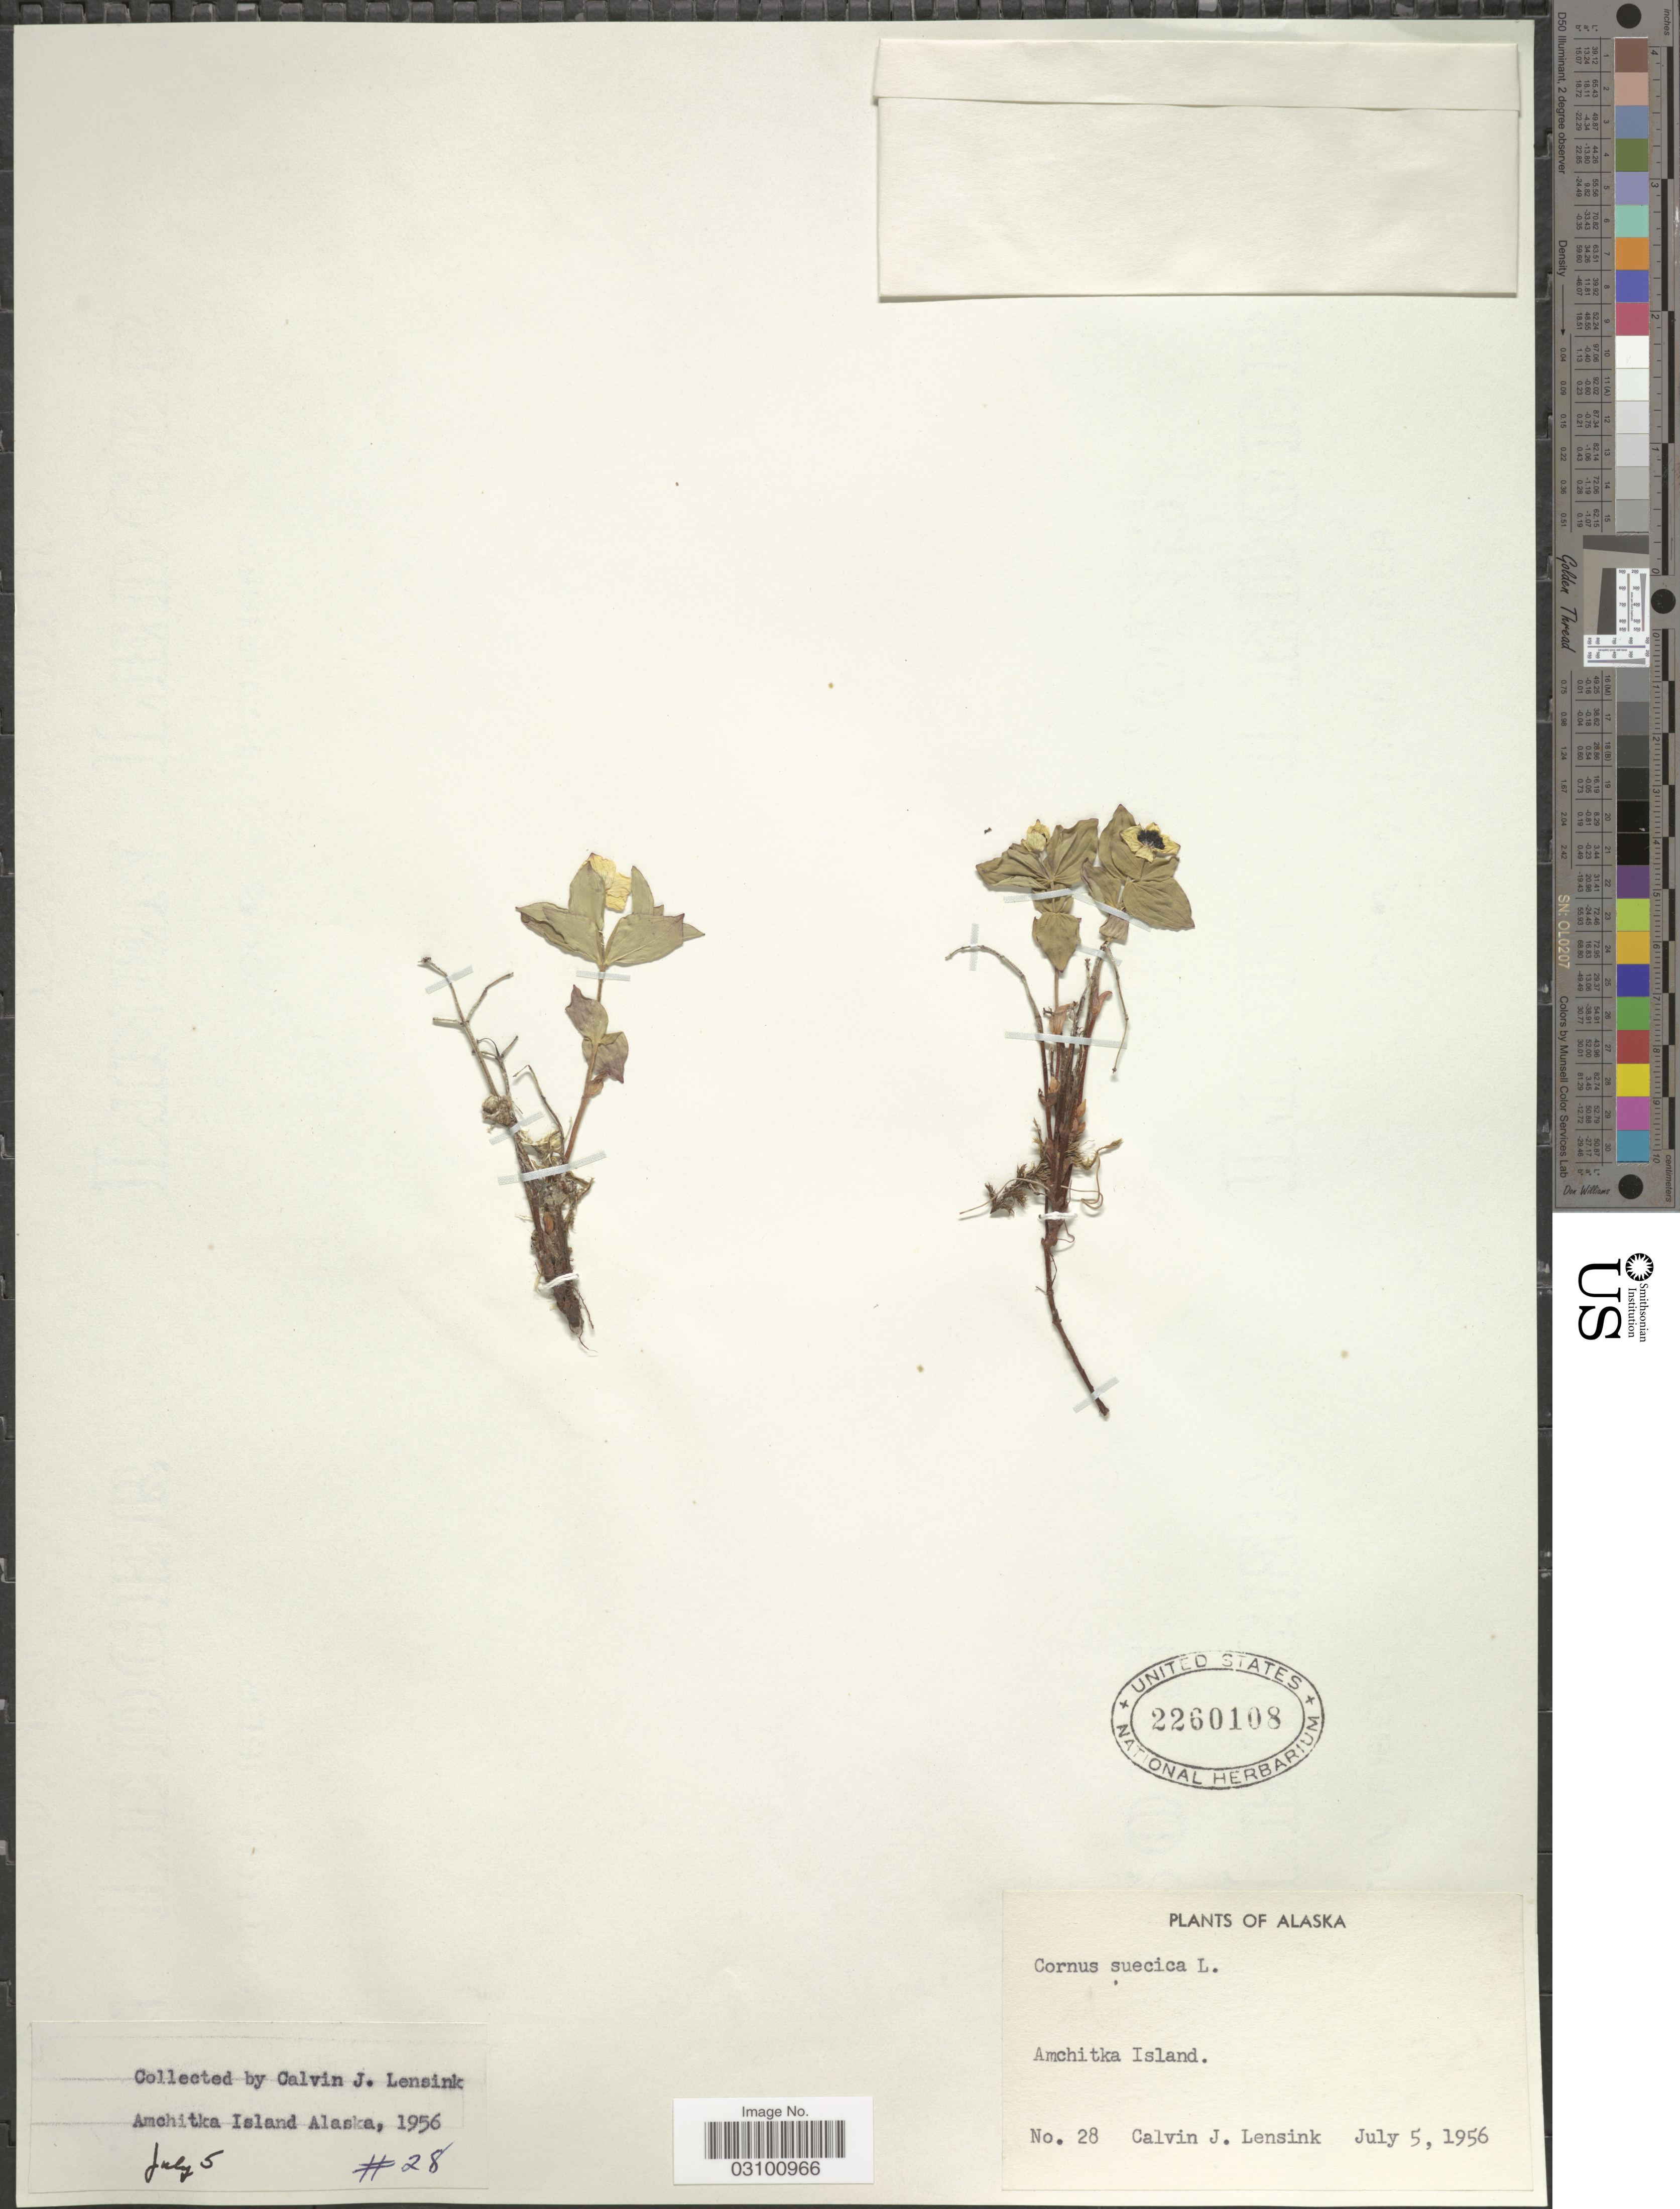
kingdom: Plantae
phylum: Tracheophyta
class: Magnoliopsida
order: Cornales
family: Cornaceae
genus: Cornus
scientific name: Cornus suecica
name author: L.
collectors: C. Lensink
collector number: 28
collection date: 1956-07-05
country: United States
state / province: Alaska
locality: Amchitka Island.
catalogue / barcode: US 2260108